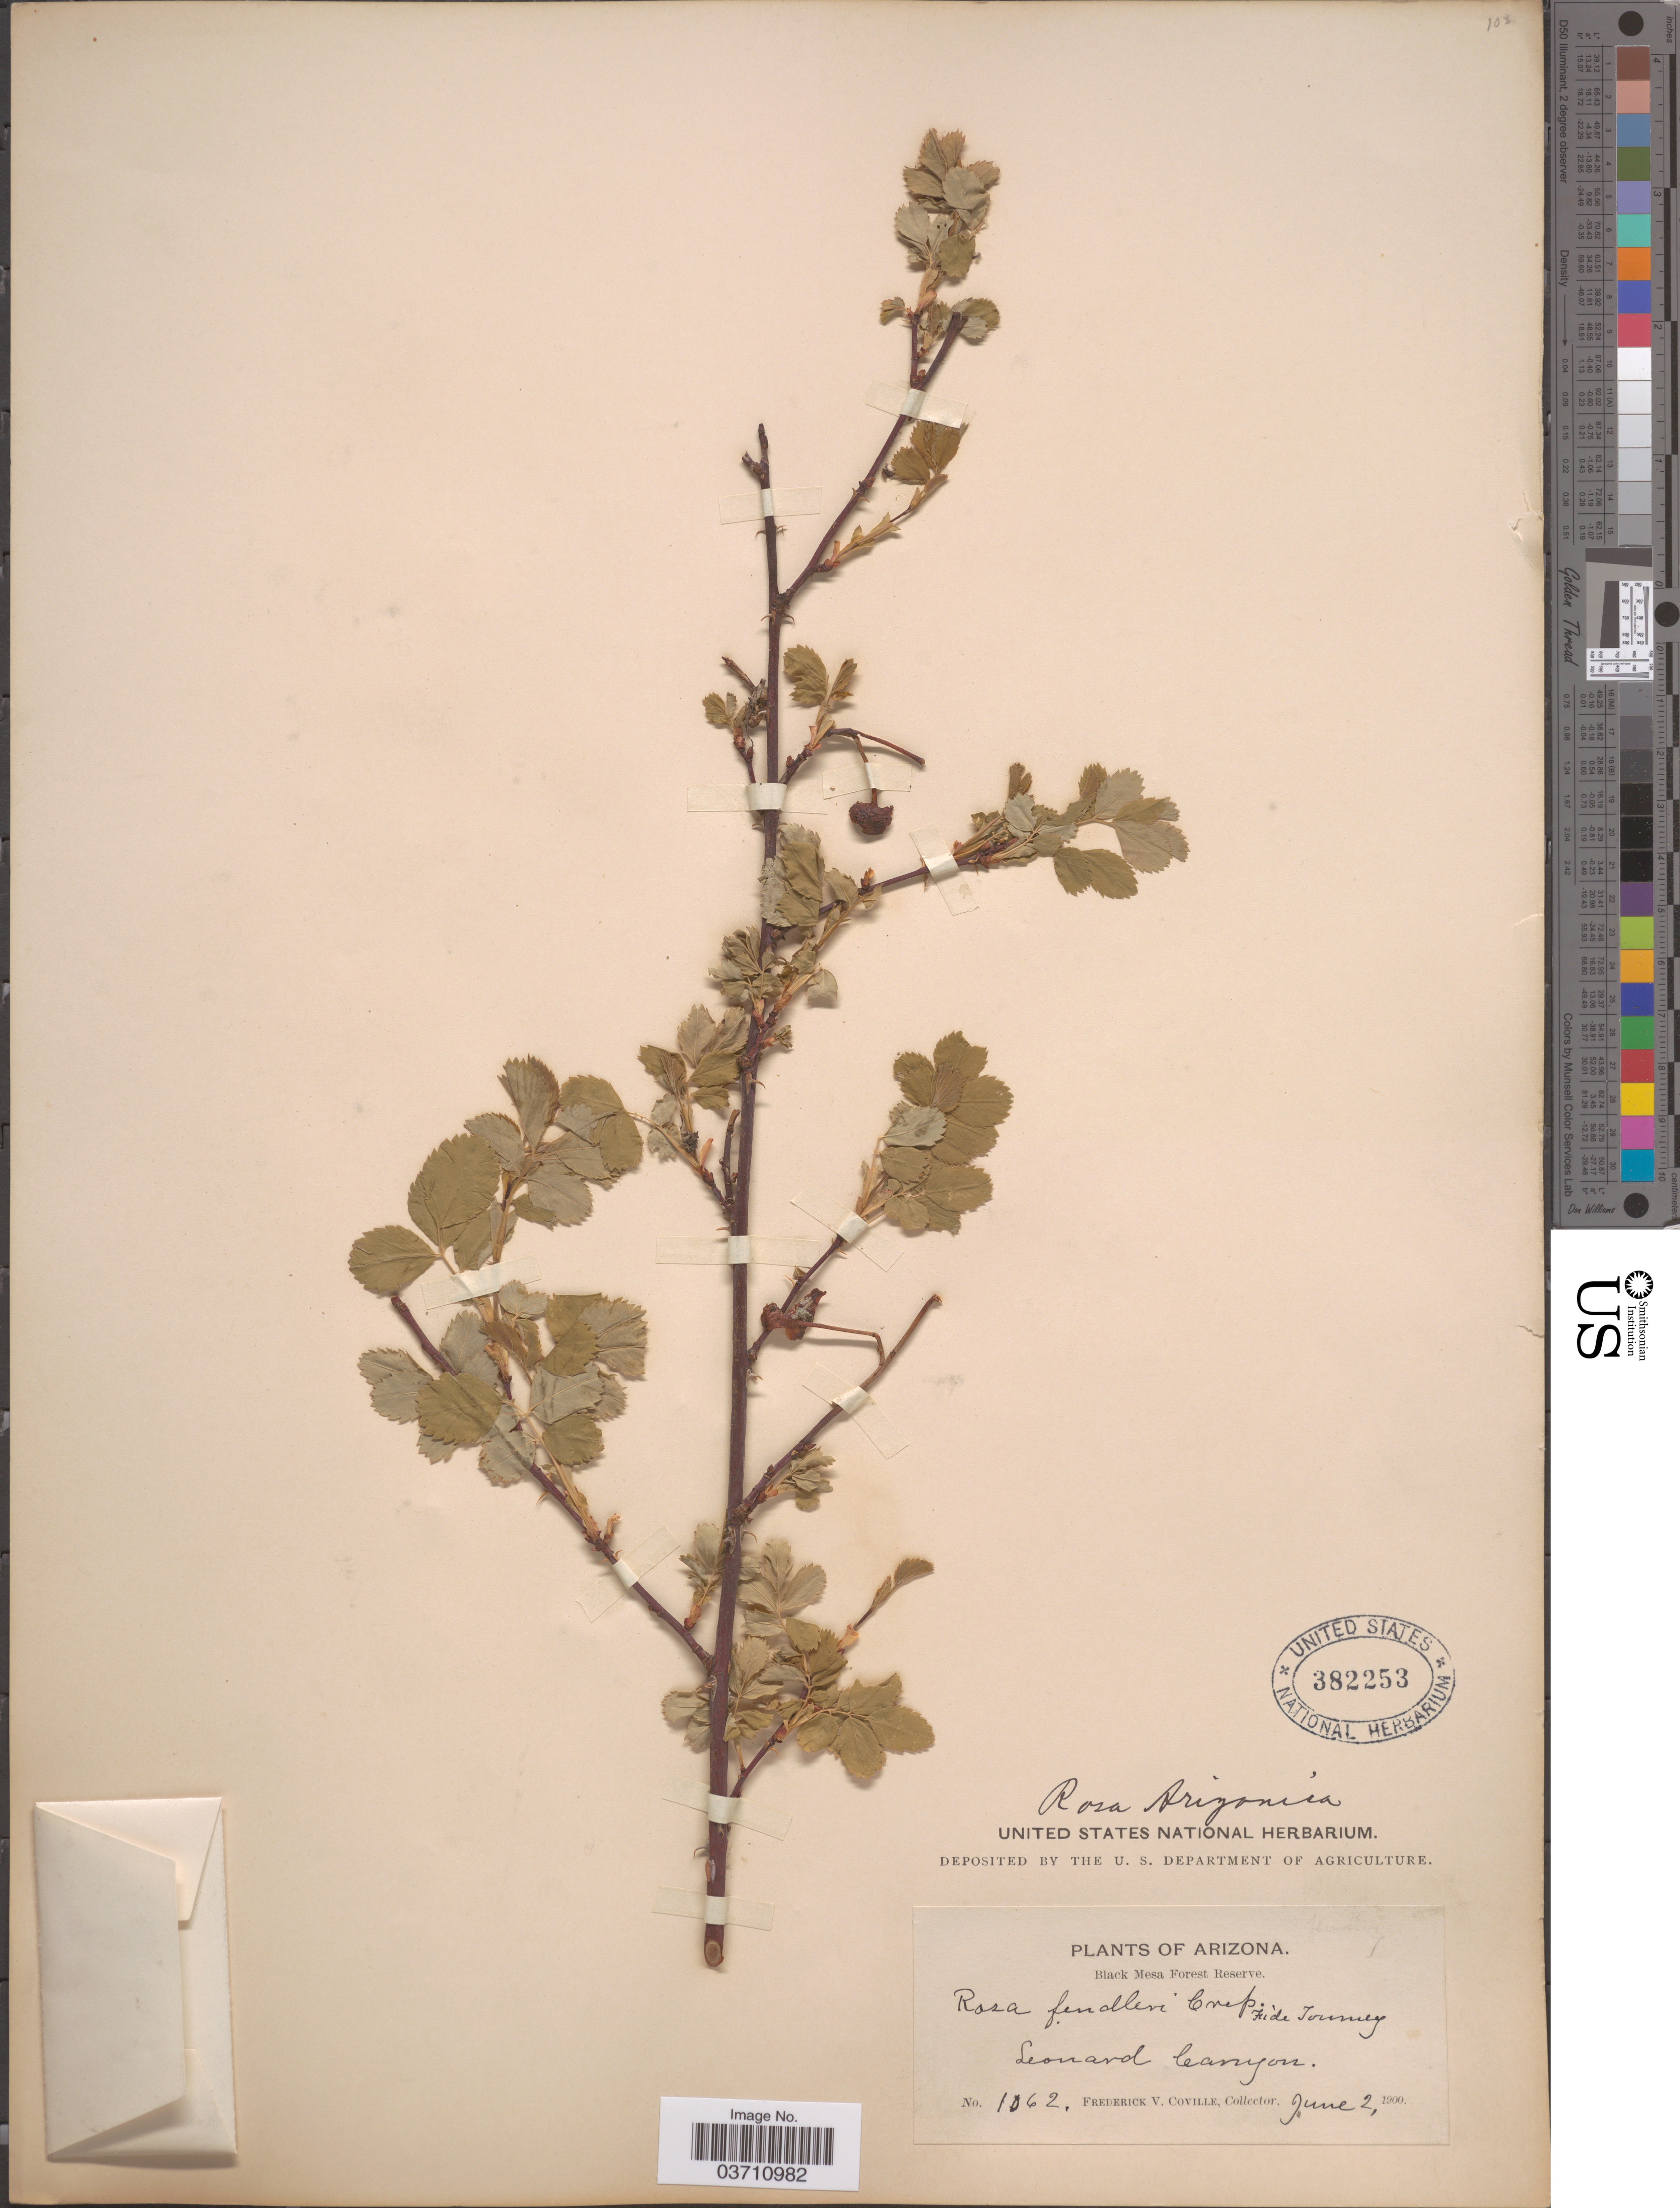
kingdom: Plantae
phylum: Tracheophyta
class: Magnoliopsida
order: Rosales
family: Rosaceae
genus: Rosa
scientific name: Rosa fendleri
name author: Crép.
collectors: F. V. Coville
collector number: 1062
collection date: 1900-06-02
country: United States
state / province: Arizona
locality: Black MesaForest Reserve. Leonard Canyon.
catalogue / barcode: US 382253